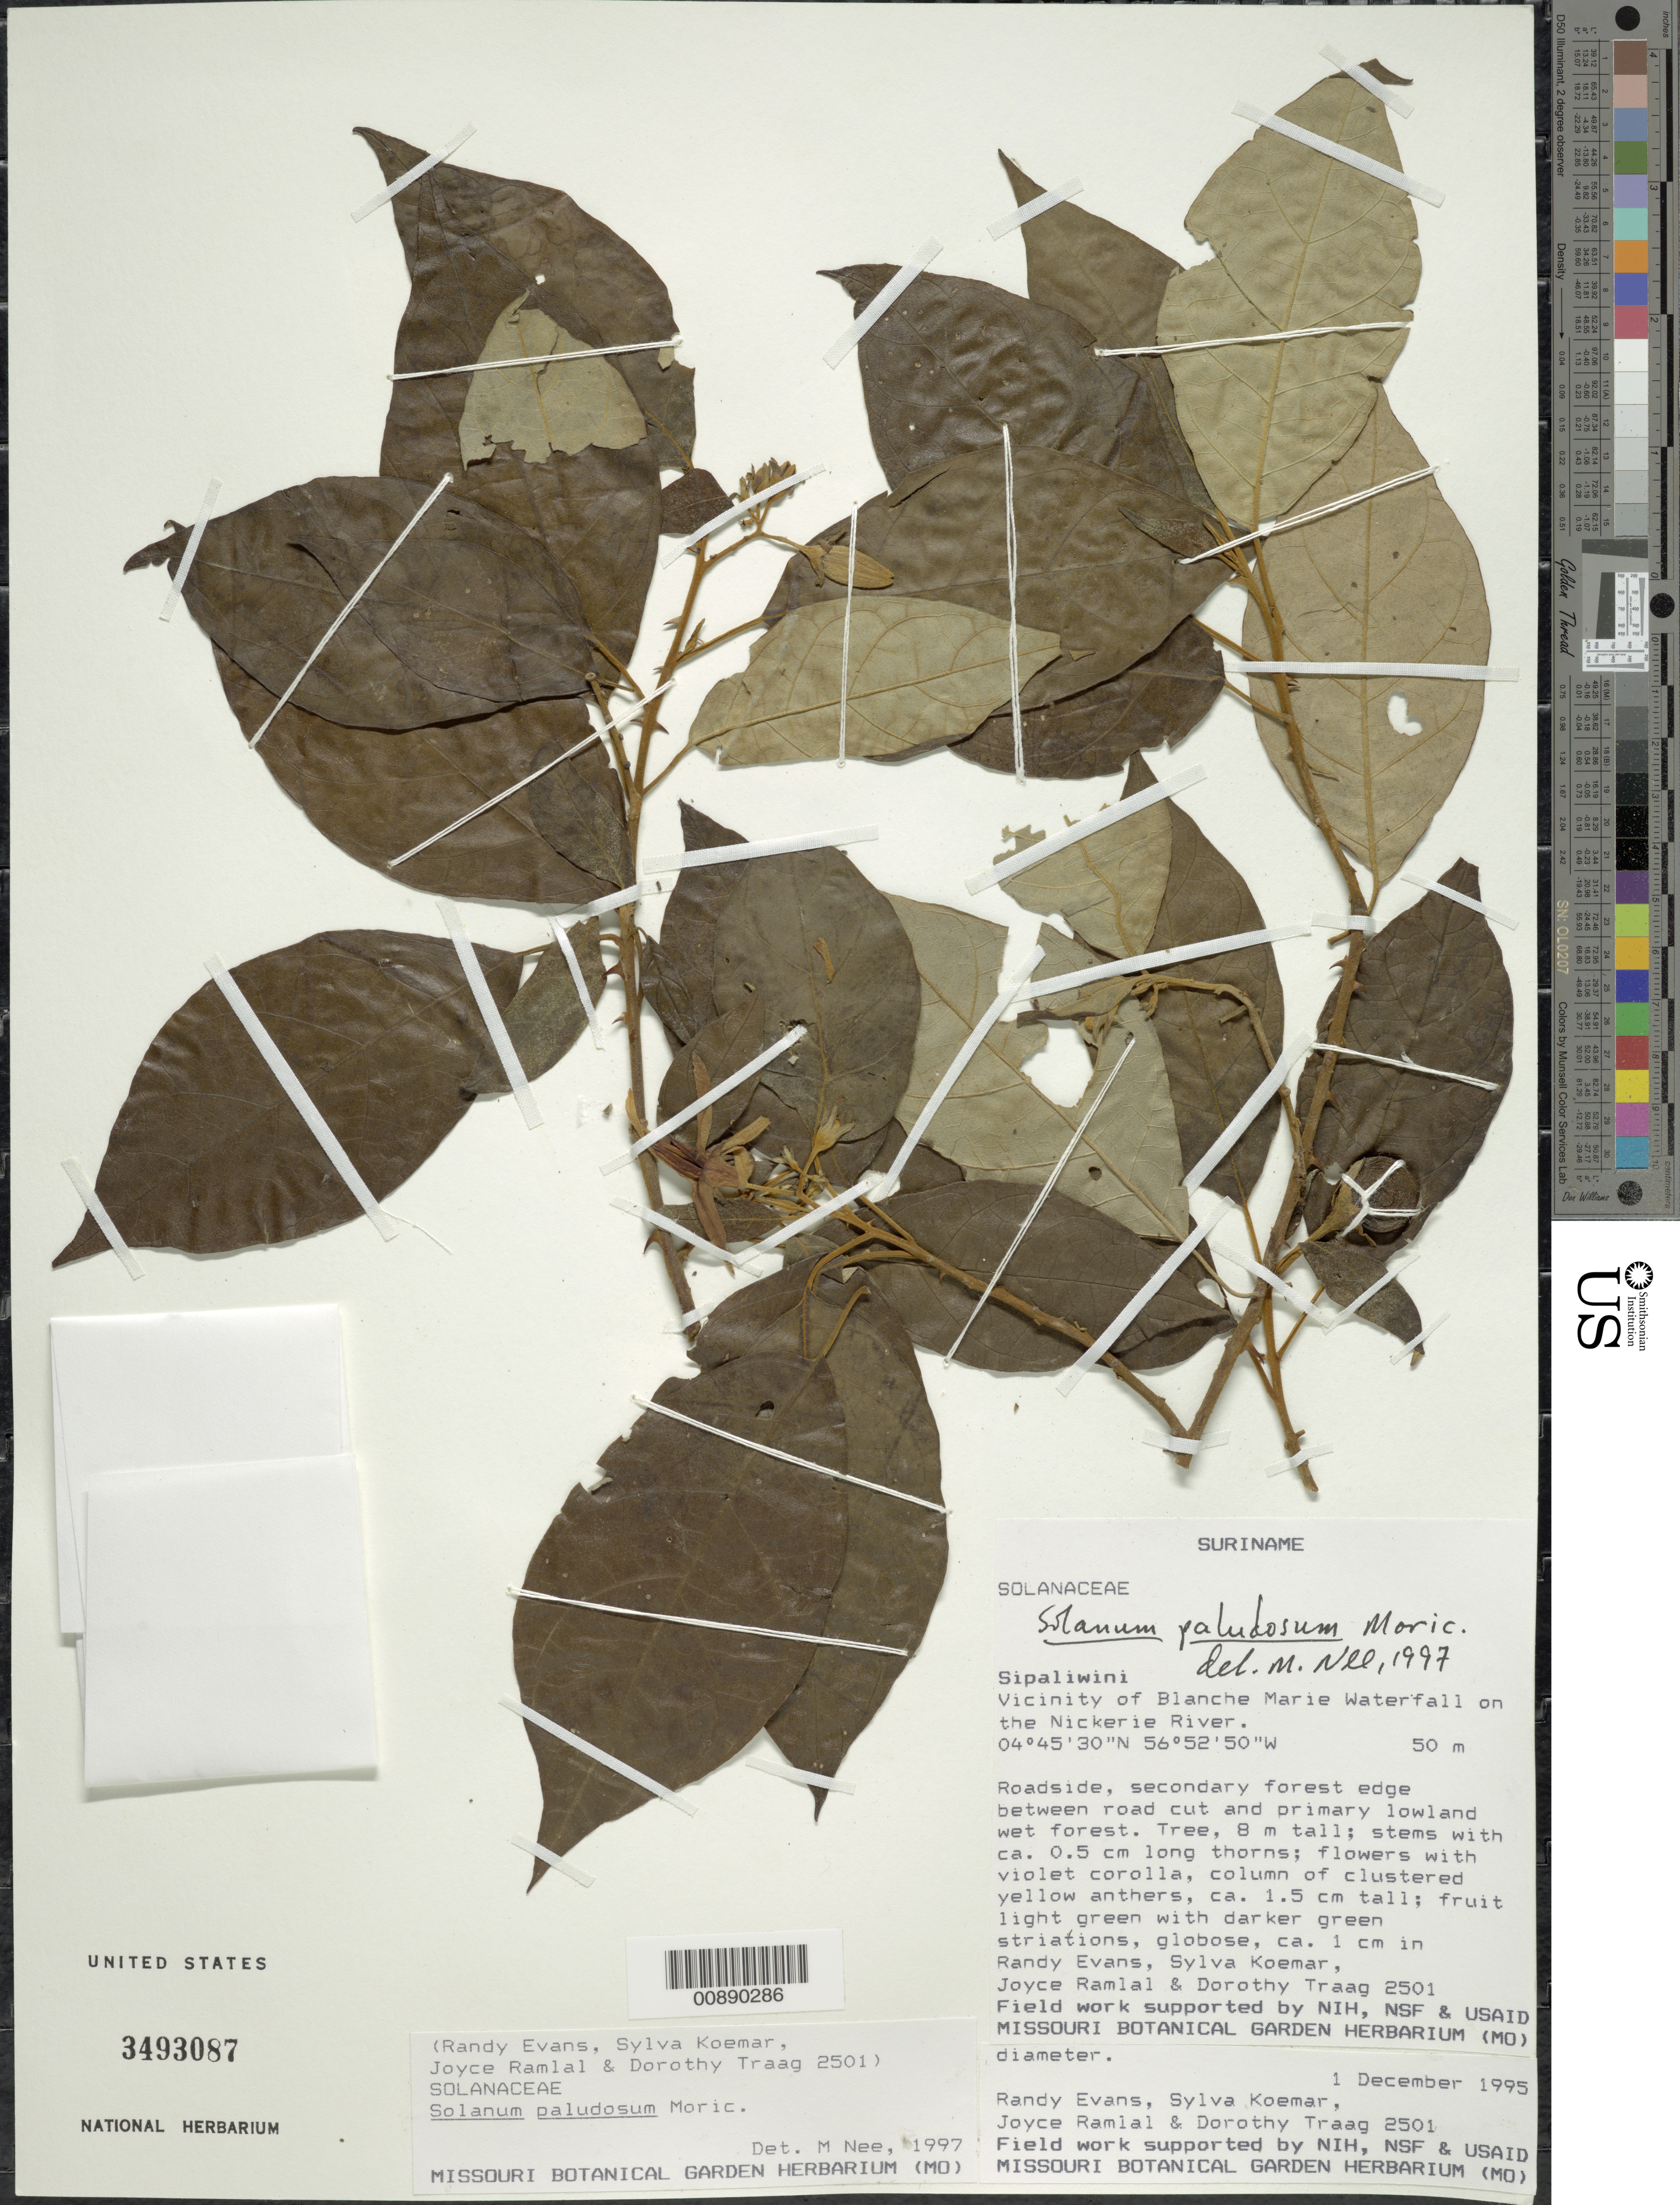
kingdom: Plantae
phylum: Tracheophyta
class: Magnoliopsida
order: Solanales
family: Solanaceae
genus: Solanum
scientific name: Solanum paludosum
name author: Moric.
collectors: R. Evans, S. Koemar, J. Ramlal & D. Traag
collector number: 2501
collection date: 1995-12-01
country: Suriname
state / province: Sipaliwini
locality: Sipaliwini. Vicinity of Blanche Marie Waterfall on the Nickerie River.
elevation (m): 50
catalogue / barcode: US 3493087